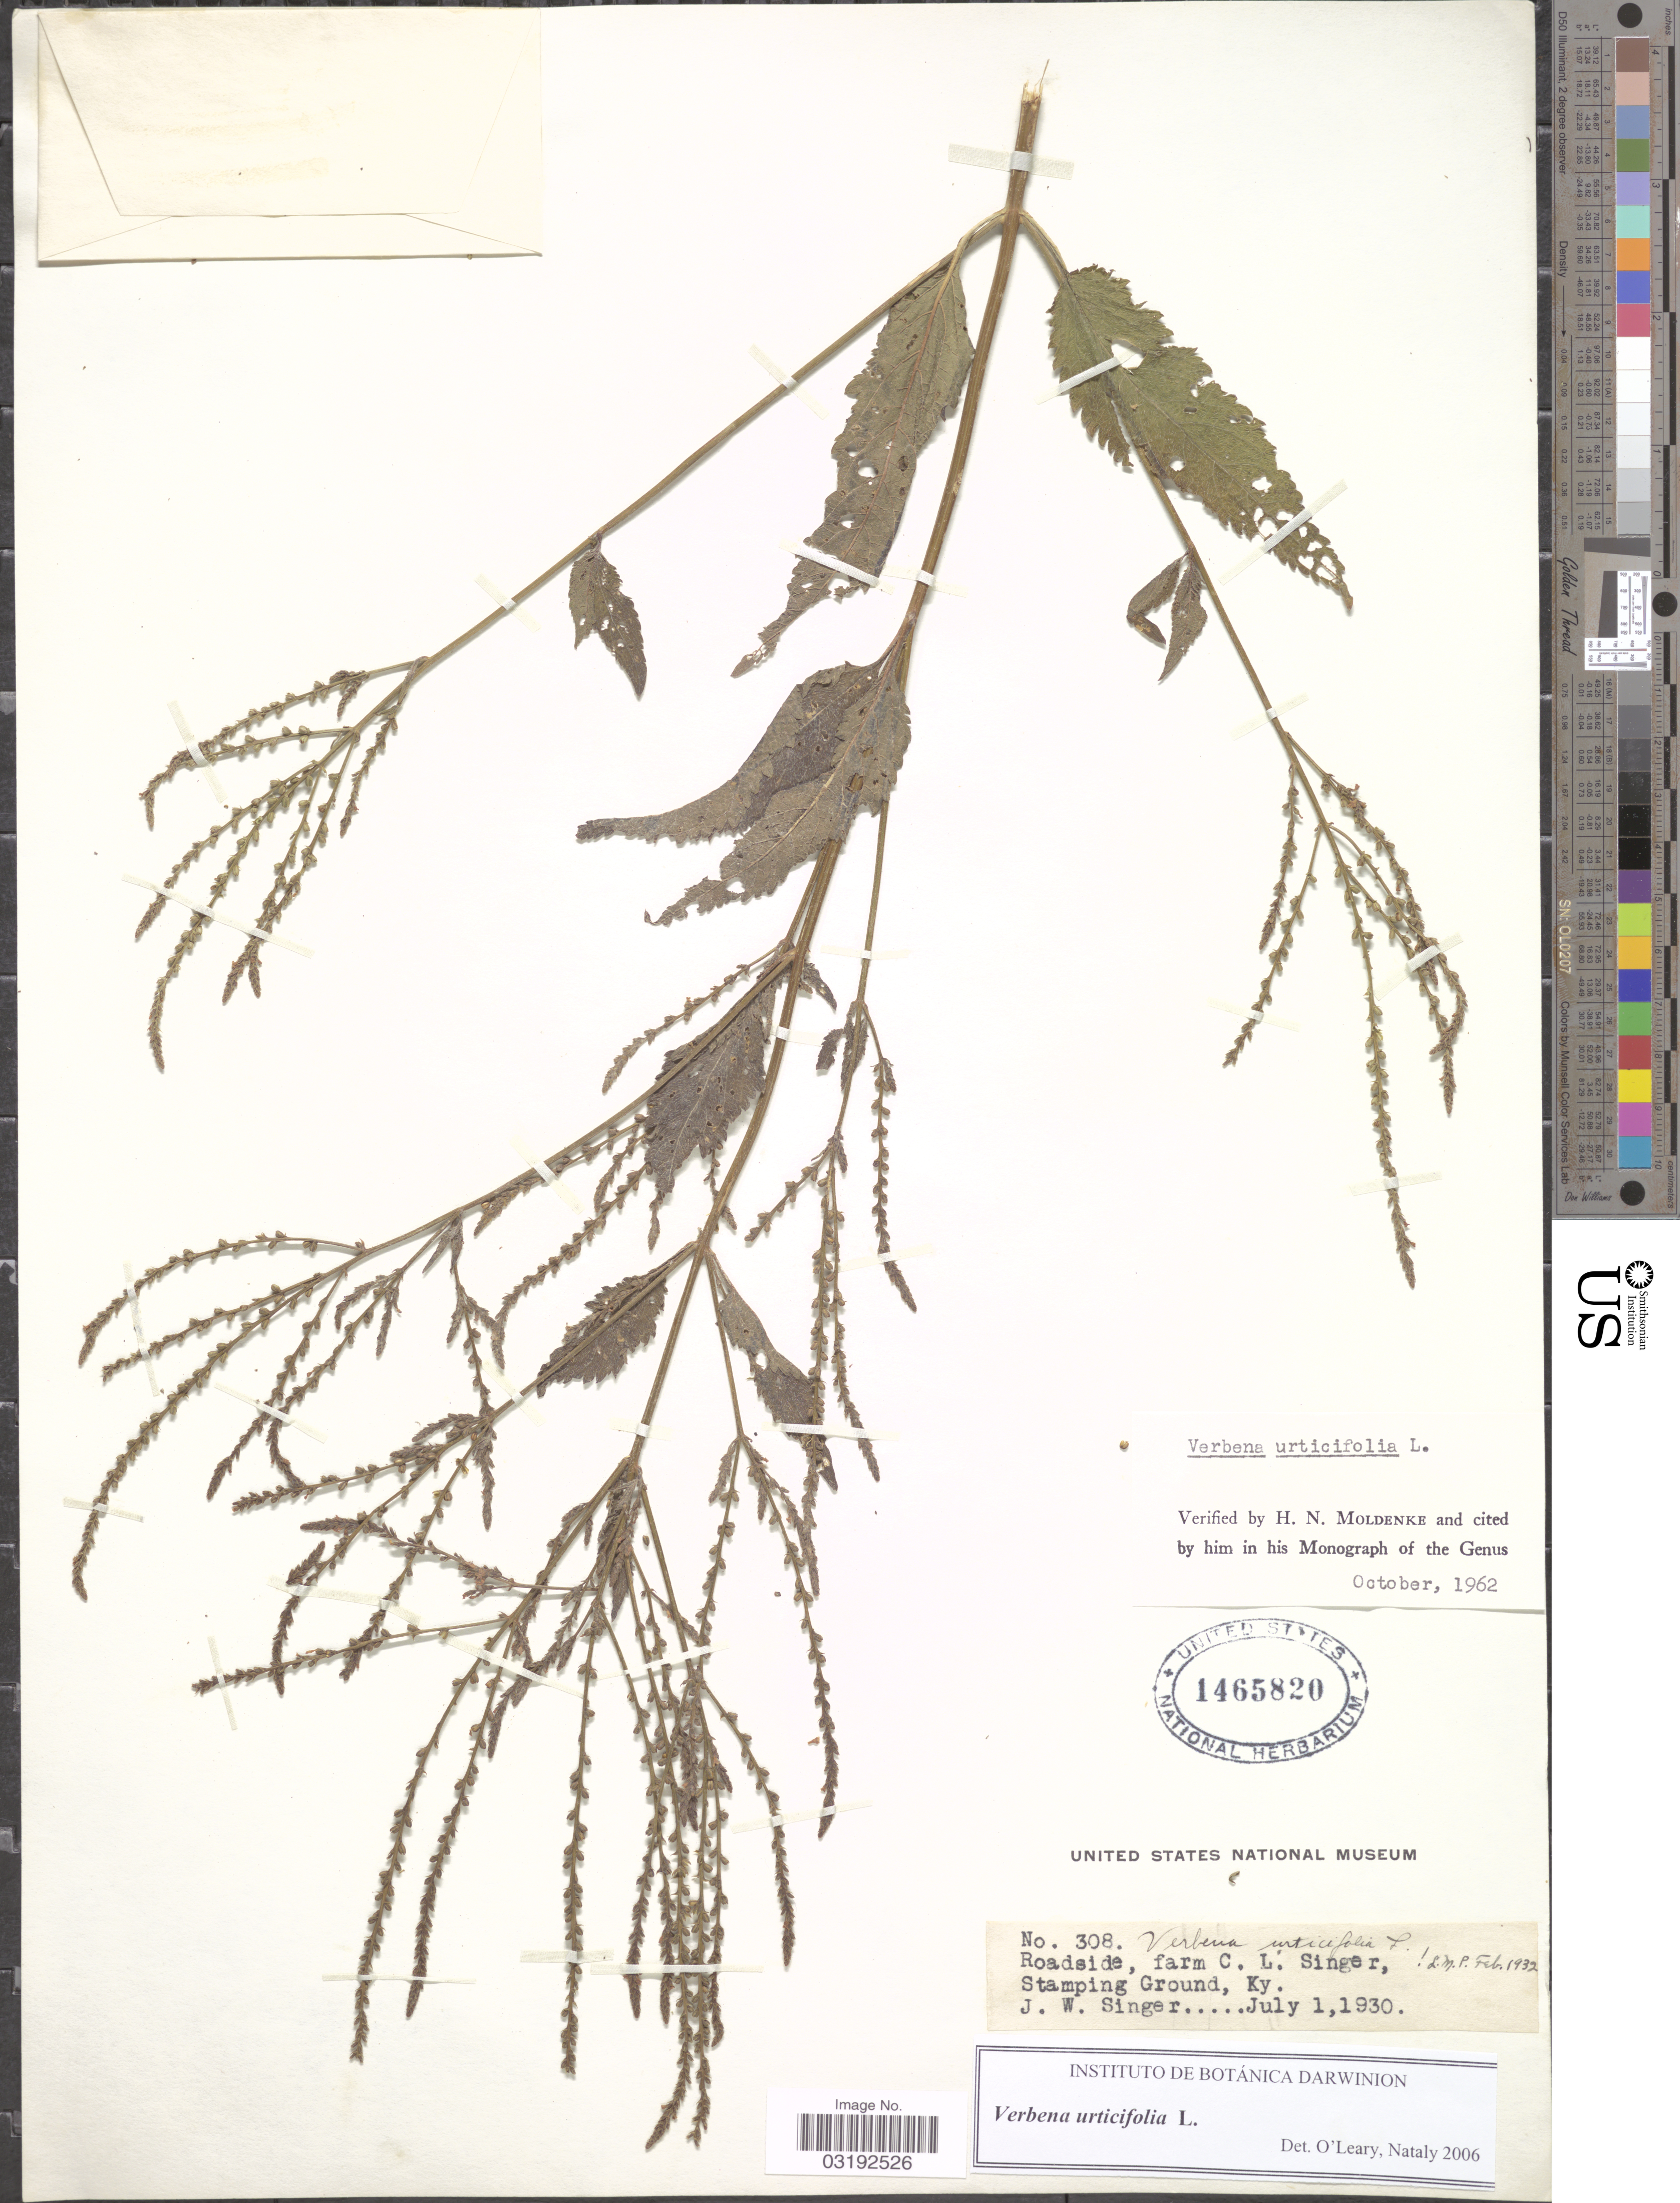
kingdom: Plantae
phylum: Tracheophyta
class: Magnoliopsida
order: Lamiales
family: Verbenaceae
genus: Verbena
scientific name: Verbena urticifolia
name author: L.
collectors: J. EW. Singer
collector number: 308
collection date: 1930-07-01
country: United States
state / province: Kentucky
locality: Roadside , farm C.L. Singer, Stamping Ground.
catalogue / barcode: US 1465820